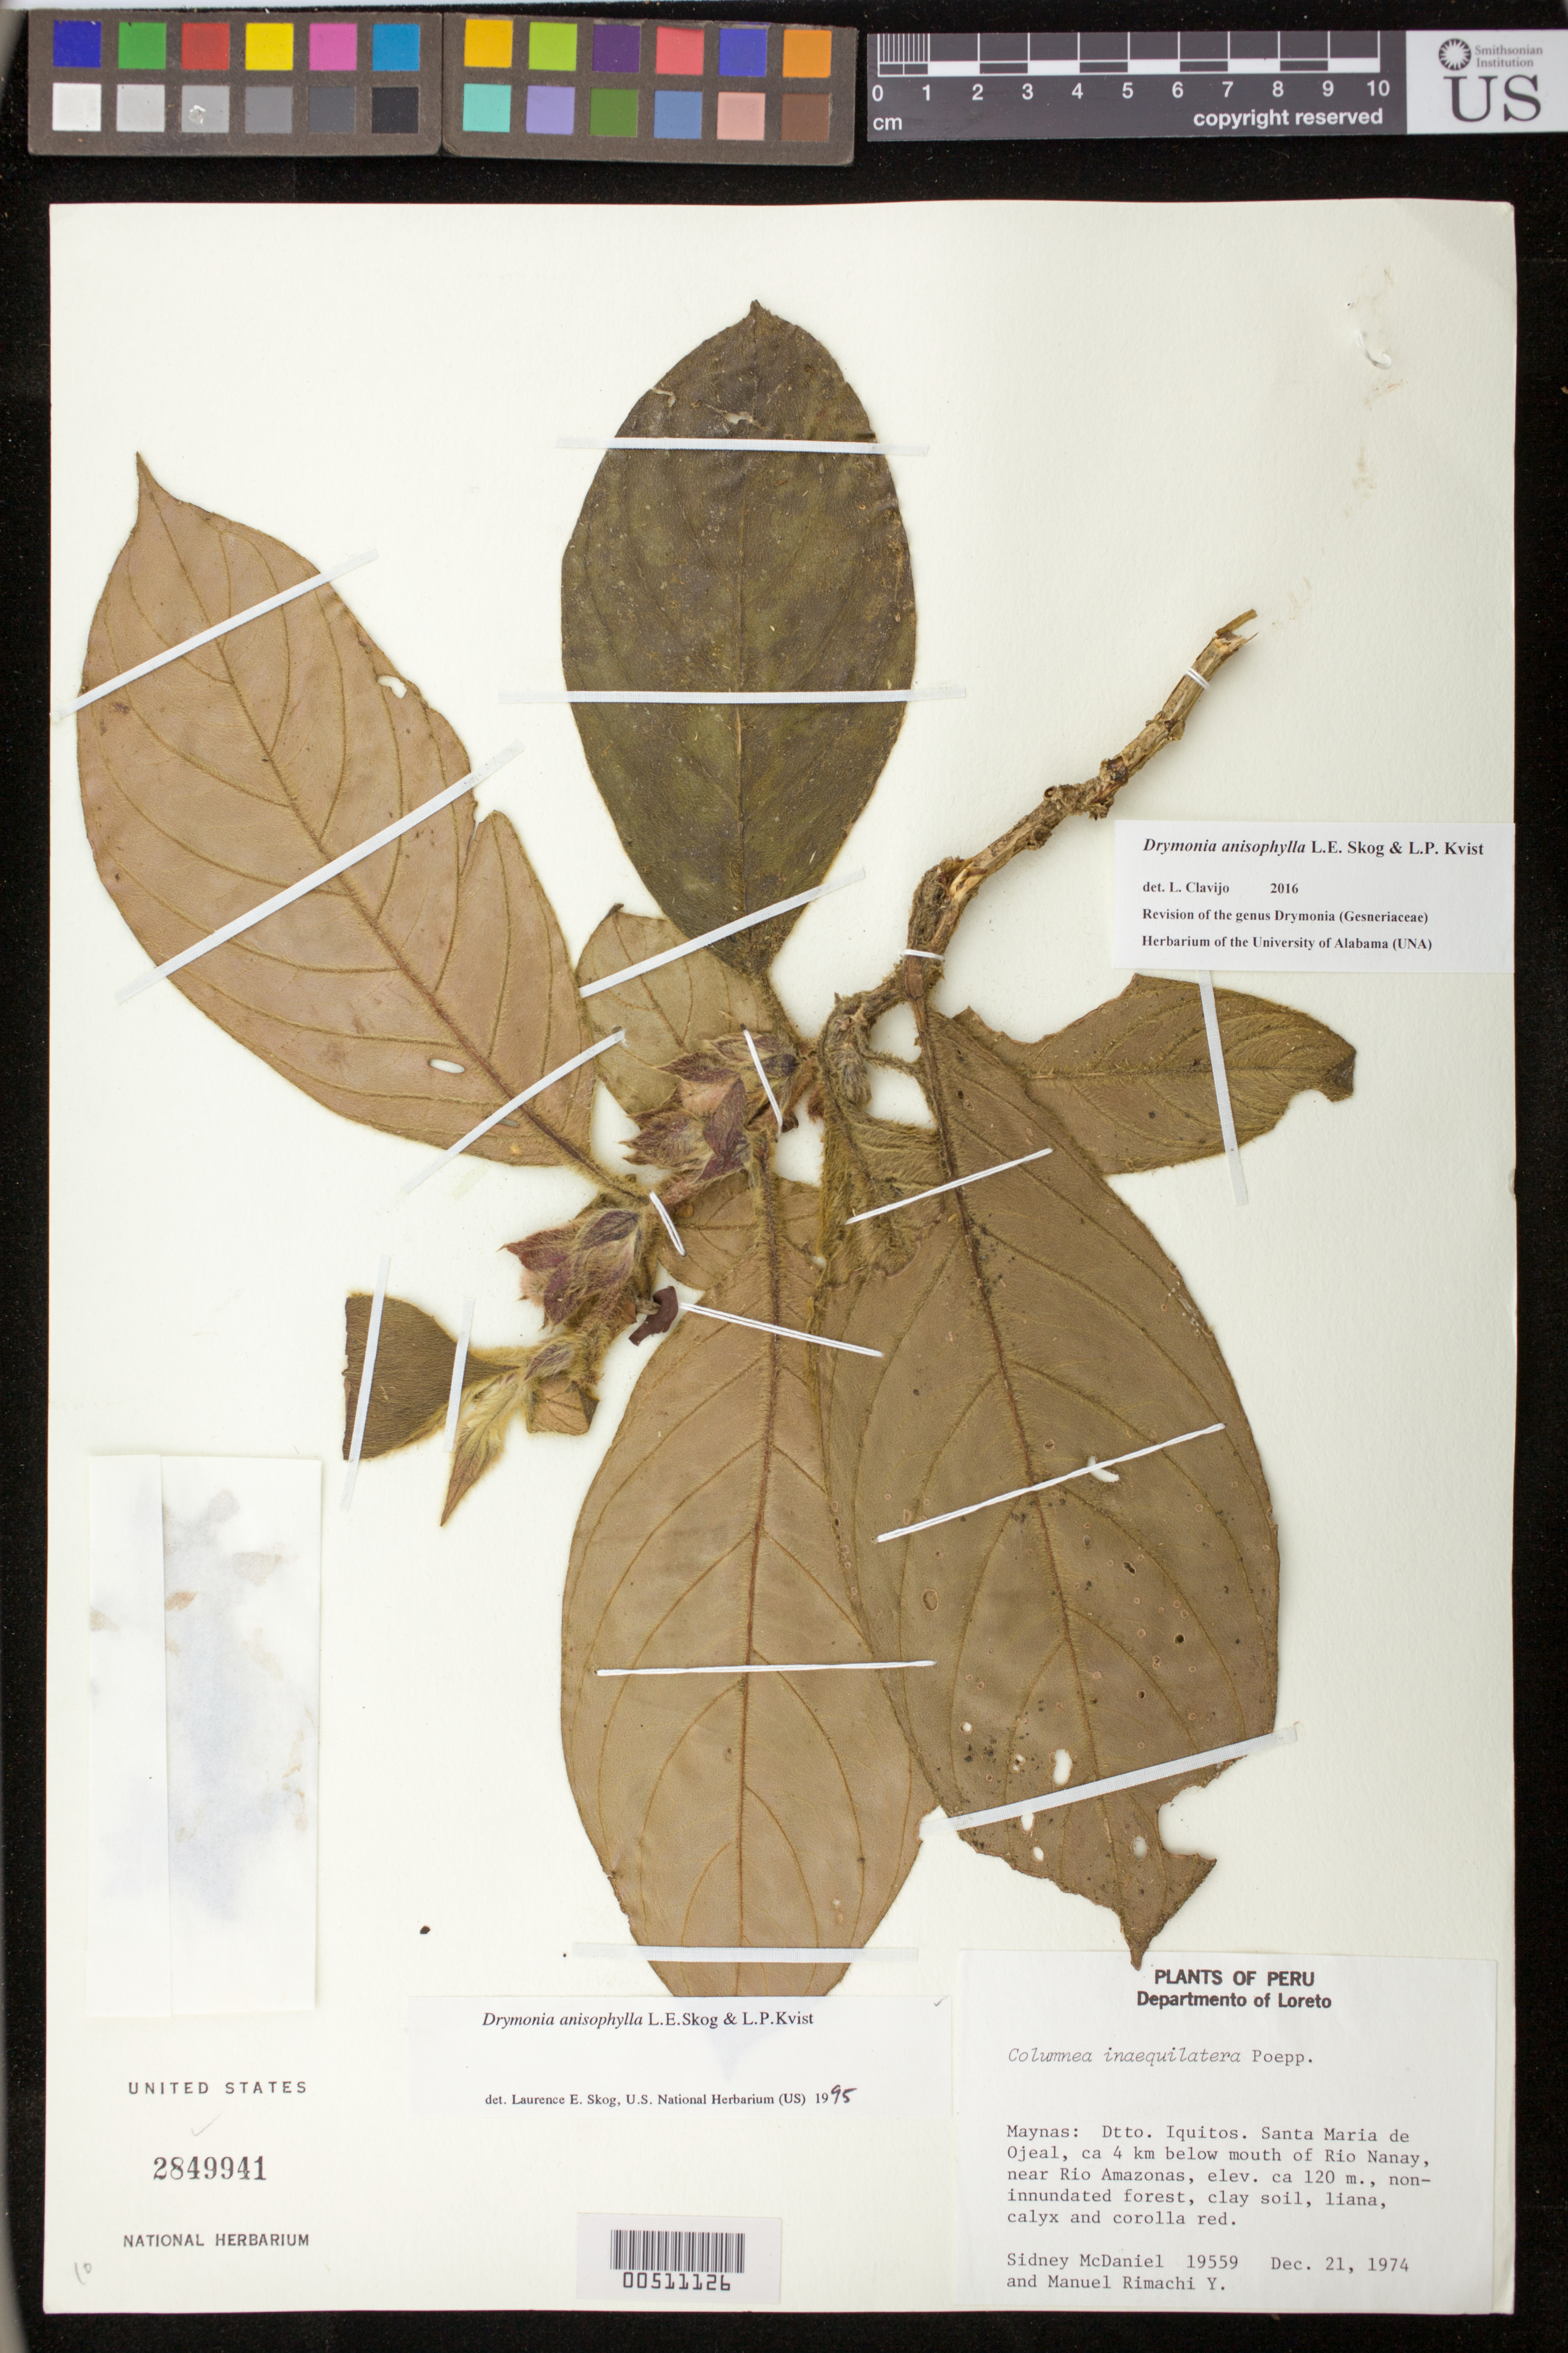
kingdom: Plantae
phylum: Tracheophyta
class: Magnoliopsida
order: Lamiales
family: Gesneriaceae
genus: Drymonia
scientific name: Drymonia anisophylla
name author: L.E. Skog & L.P. Kvist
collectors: S. McDaniel & M. Rimachi Y.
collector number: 19559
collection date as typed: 21 Dec 1974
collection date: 1974-12-21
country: Peru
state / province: Loreto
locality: Prov. Maynas, Dtto. Iquitos; Santa Maria de Ojeal, ca 4 km below mouth of Rio Nanay, near Rio Amazonas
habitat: non-inundated forest, clay soil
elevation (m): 120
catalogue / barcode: US 2849941